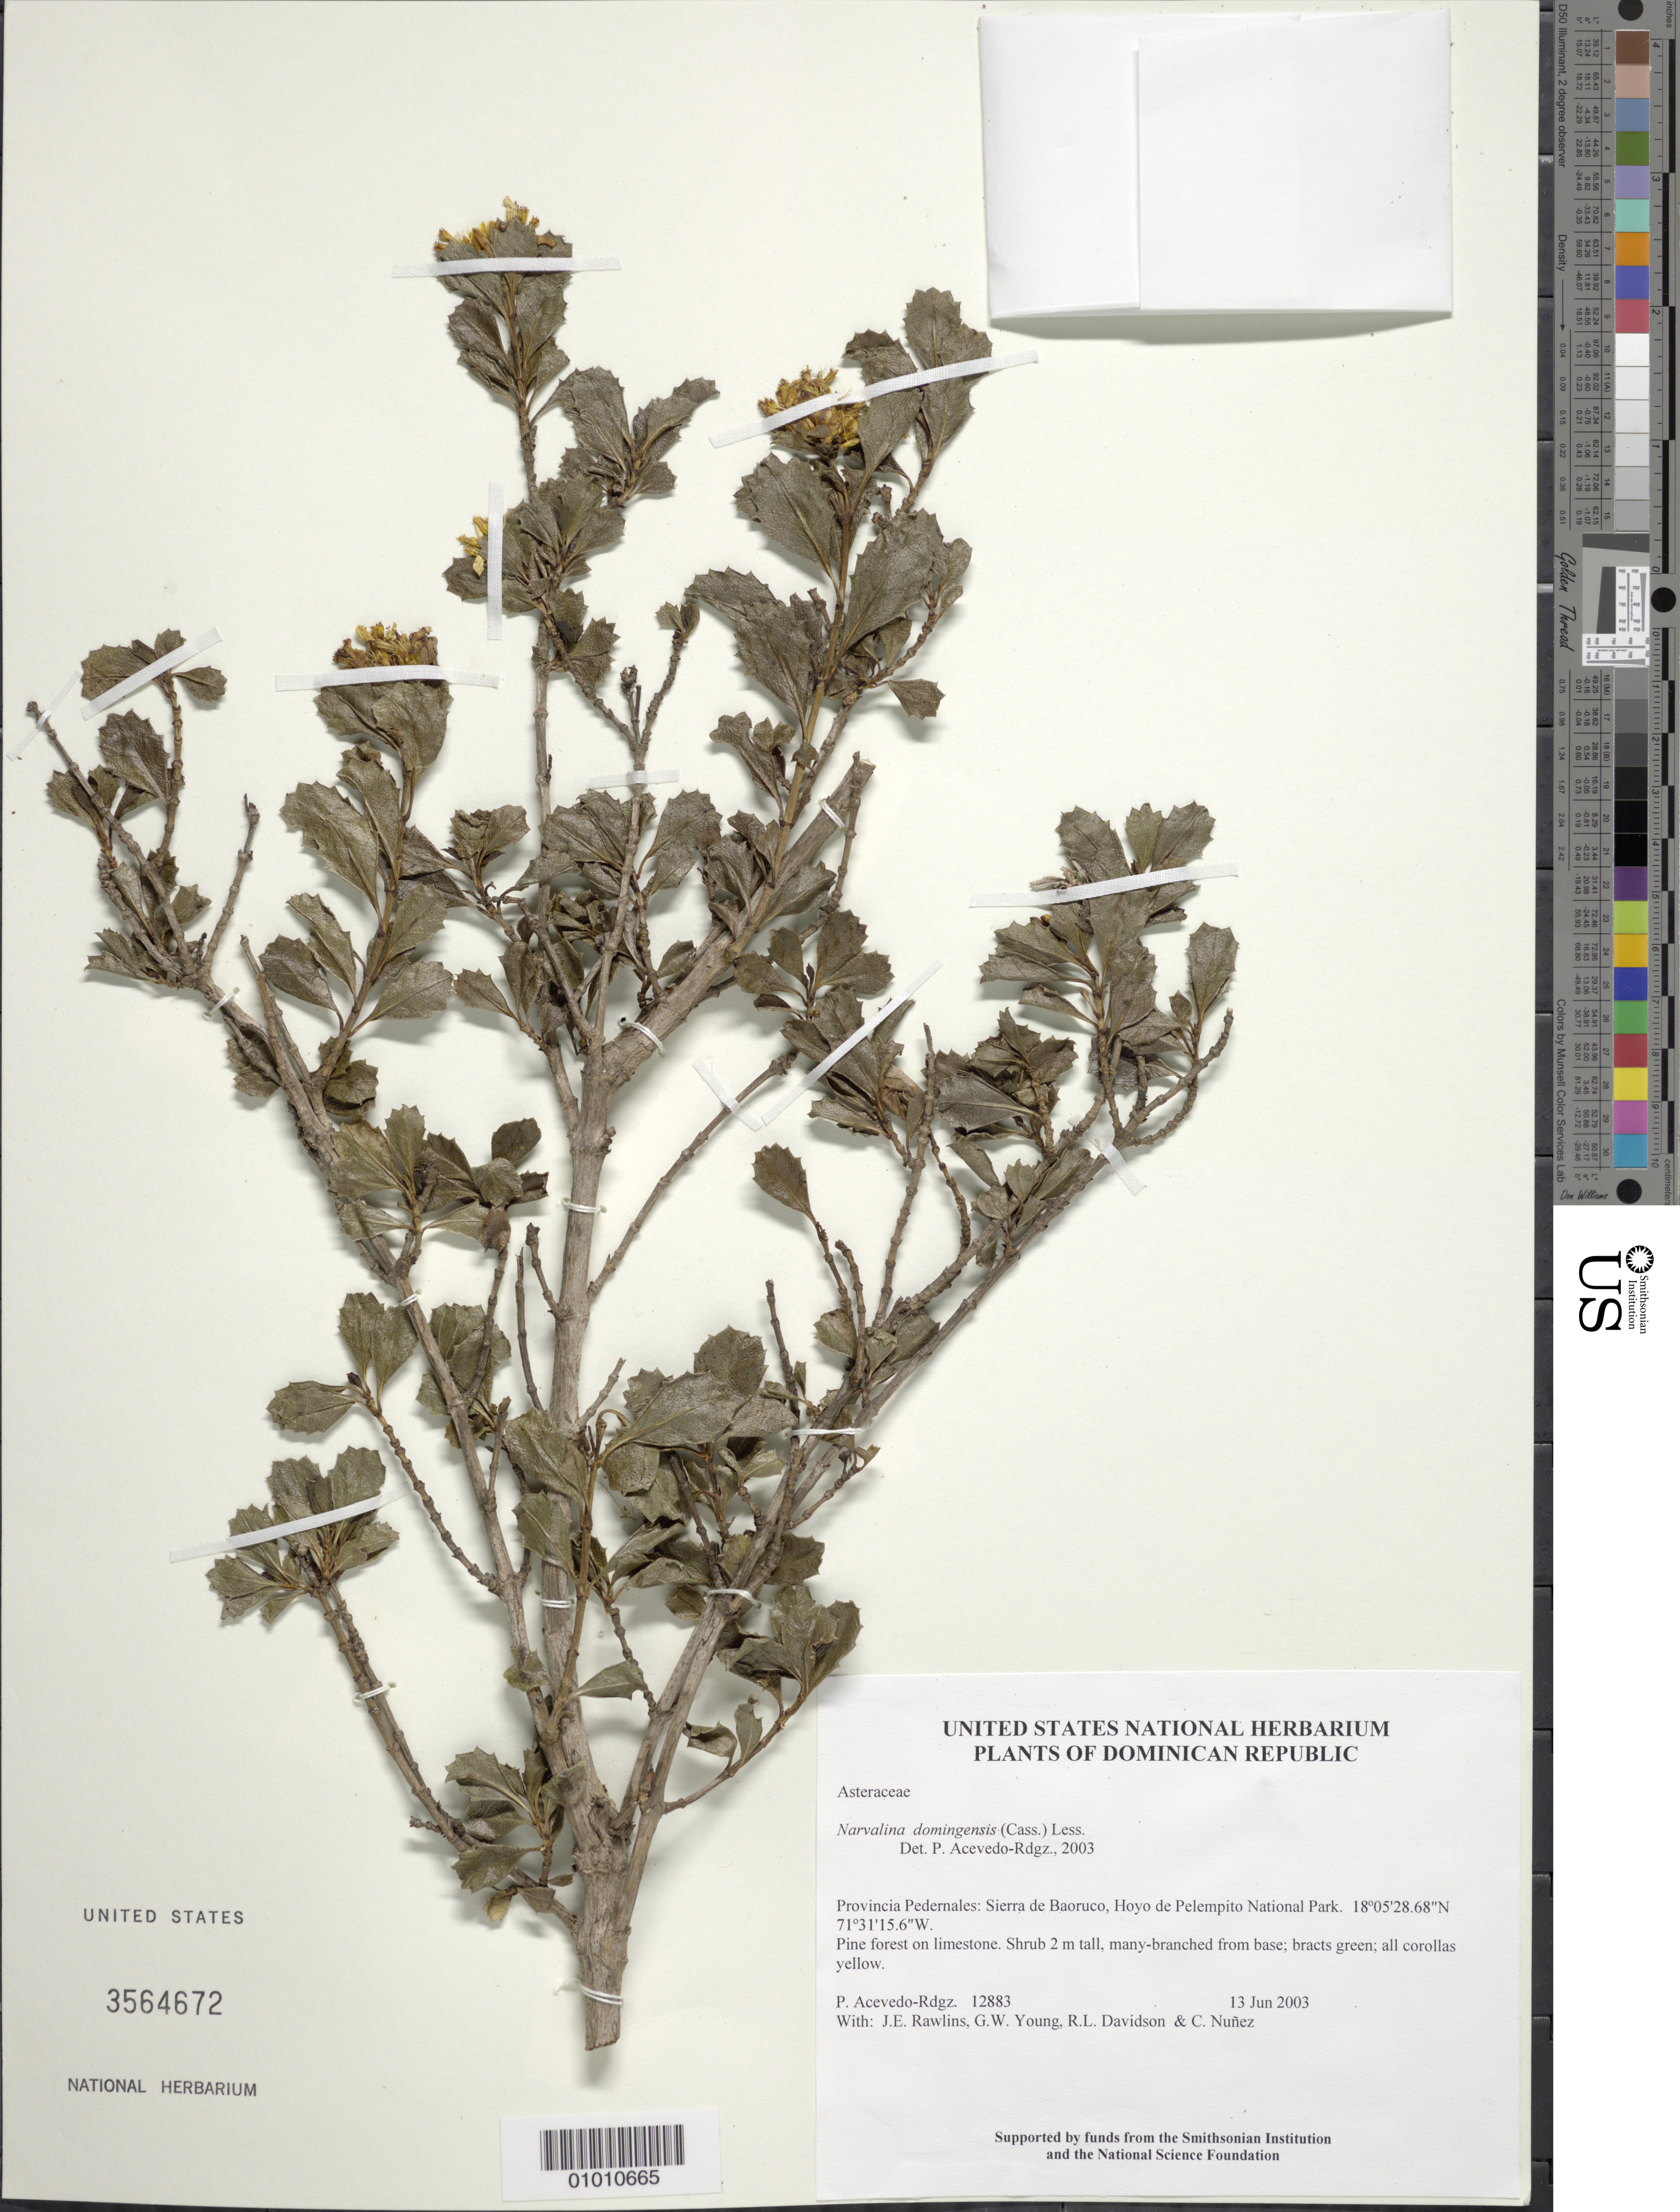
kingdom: Plantae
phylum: Tracheophyta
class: Magnoliopsida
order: Asterales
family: Asteraceae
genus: Narvalina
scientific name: Narvalina domingensis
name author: (Cass.) Less.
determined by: Acevedo-Rodríguez, P., (BOT), Smithsonian Institution - National Museum of Natural History (UNITED STATES)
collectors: P. Acevedo-Rodr., J. Rawlins, G. Young, R. Davidson & C. Nunez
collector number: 12883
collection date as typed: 13 Jun 2003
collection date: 2003-06-13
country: Dominican Republic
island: Hispaniola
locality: Provincia Pedernales: Sierra de Baoruco, Hoyo de Pelempito National Park.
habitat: Pine forest on limestone.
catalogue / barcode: US 3564672